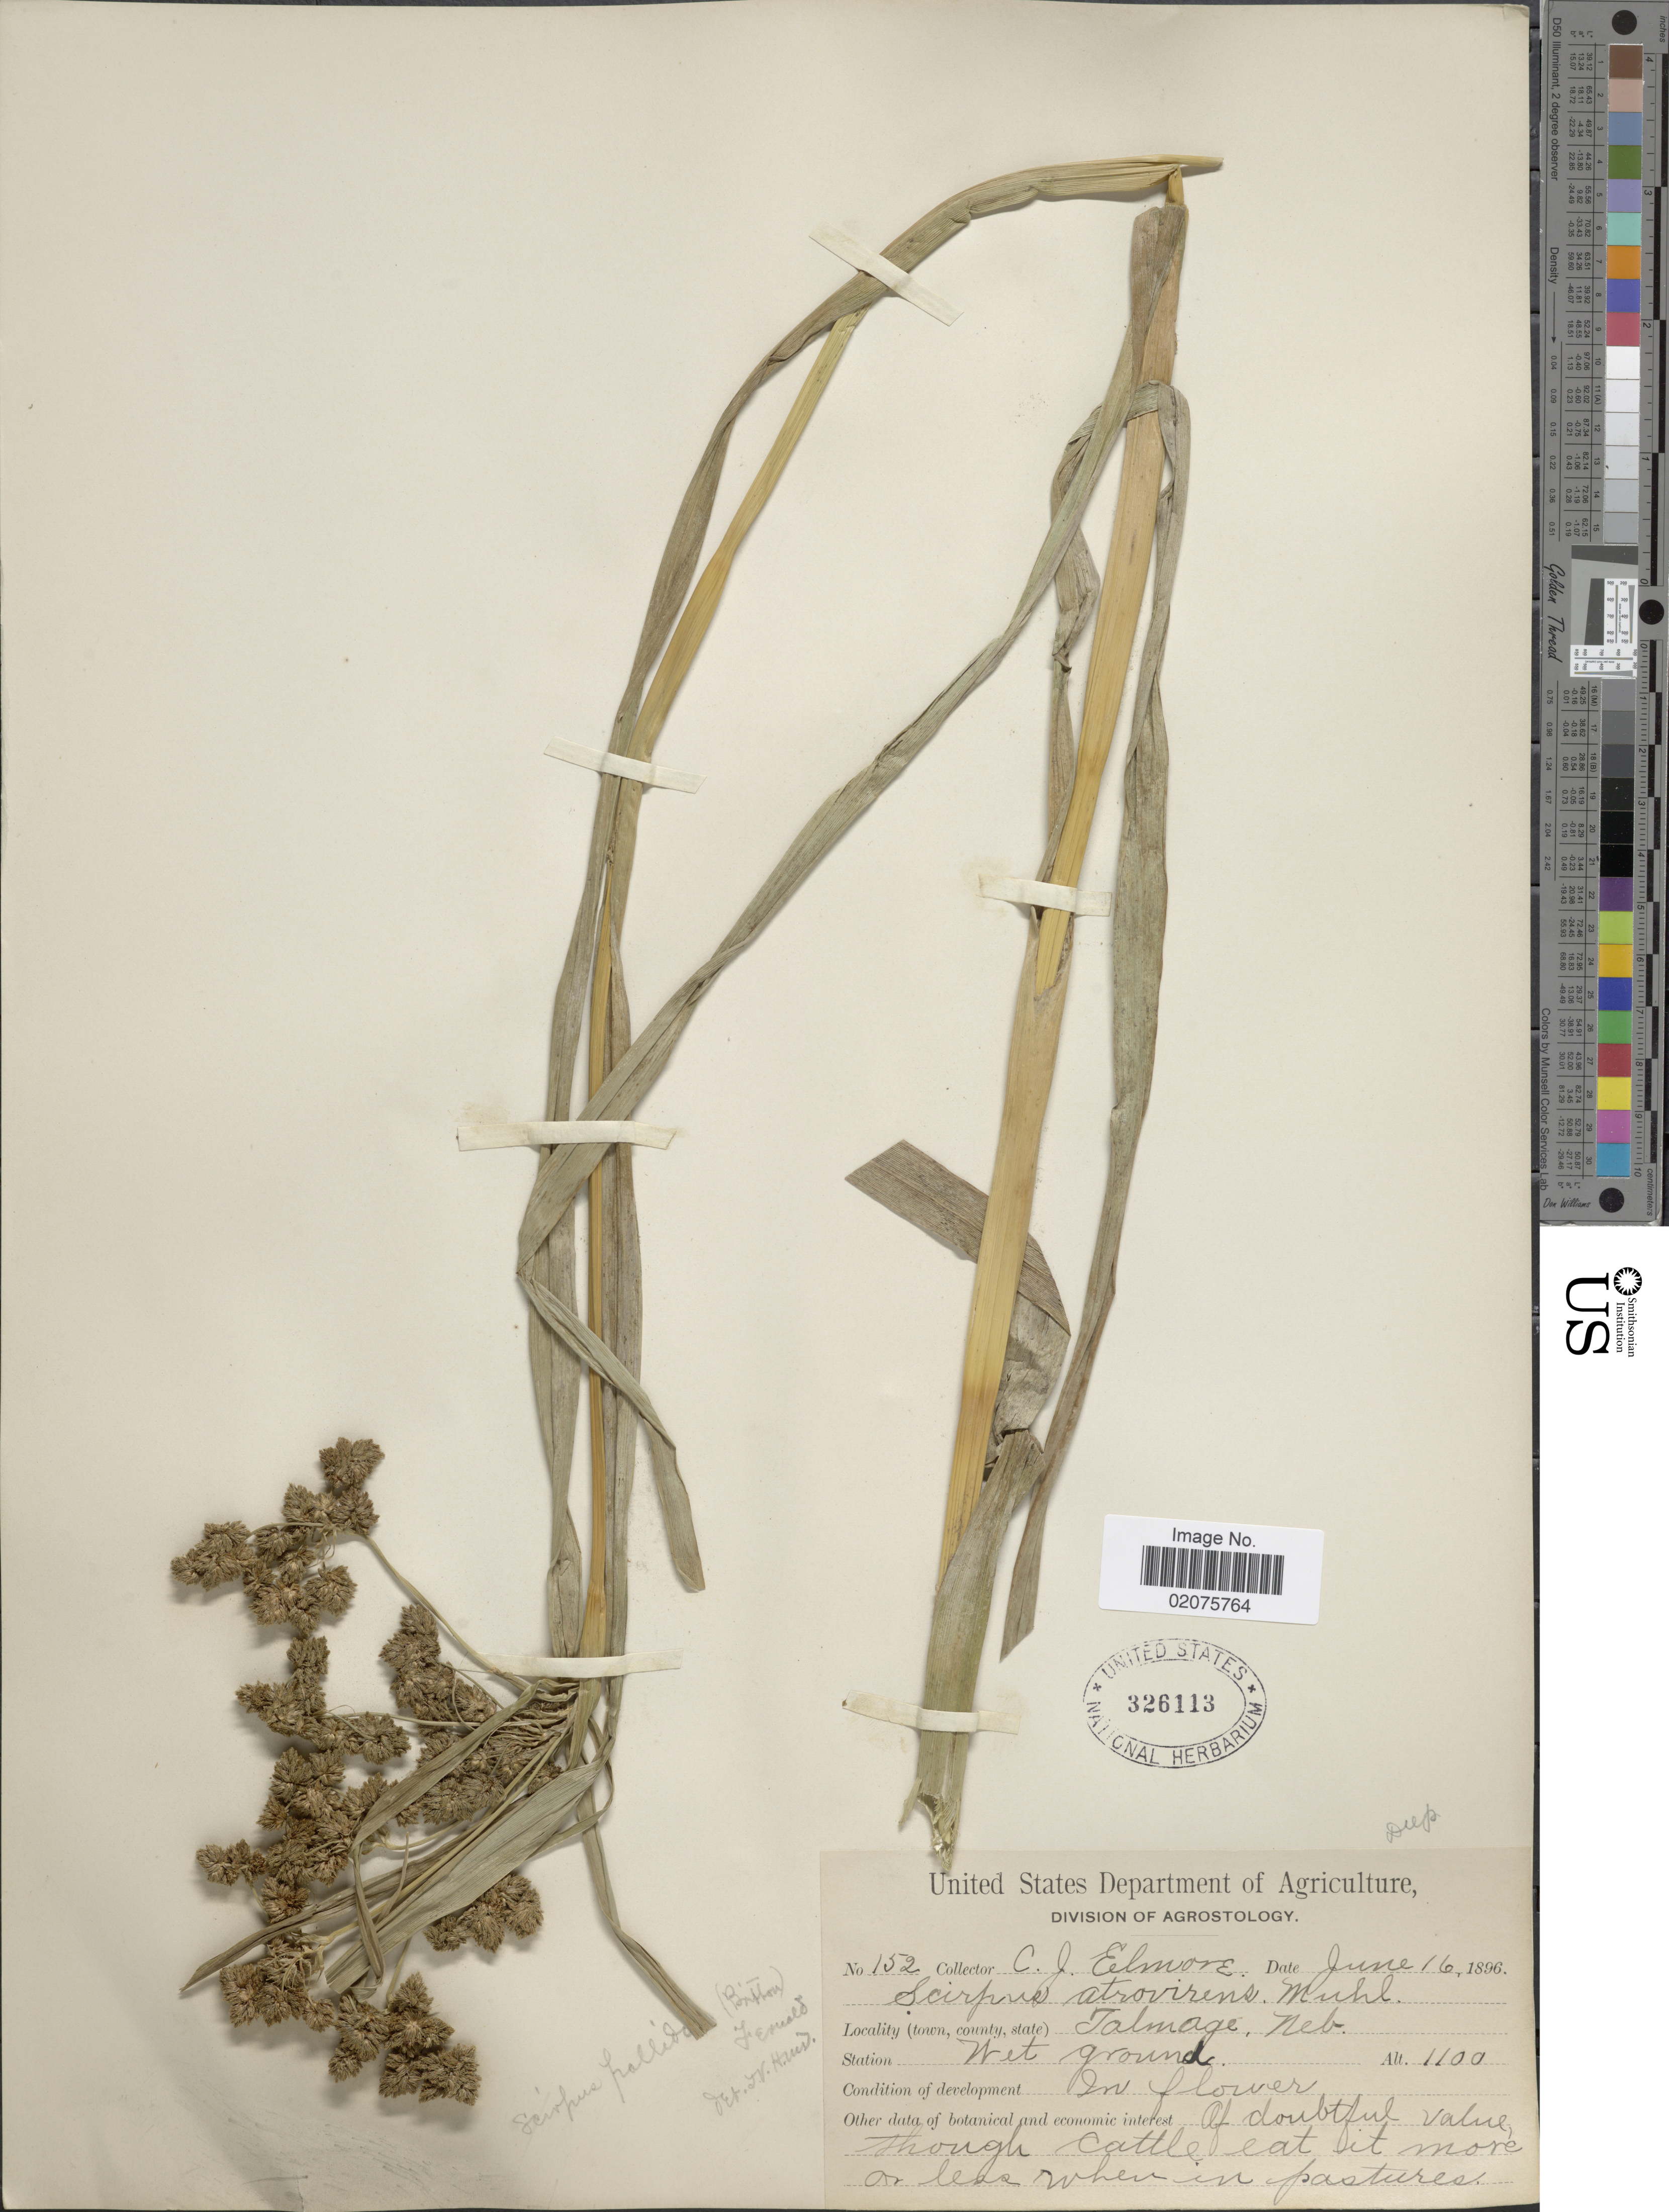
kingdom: Plantae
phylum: Tracheophyta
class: Liliopsida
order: Poales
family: Cyperaceae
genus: Scirpus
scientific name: Scirpus pallidus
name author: (Britton) Fernald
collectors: C. Elmore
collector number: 152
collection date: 1896-06-16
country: United States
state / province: Nebraska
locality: Talmage, Neb.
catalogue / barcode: US 326113